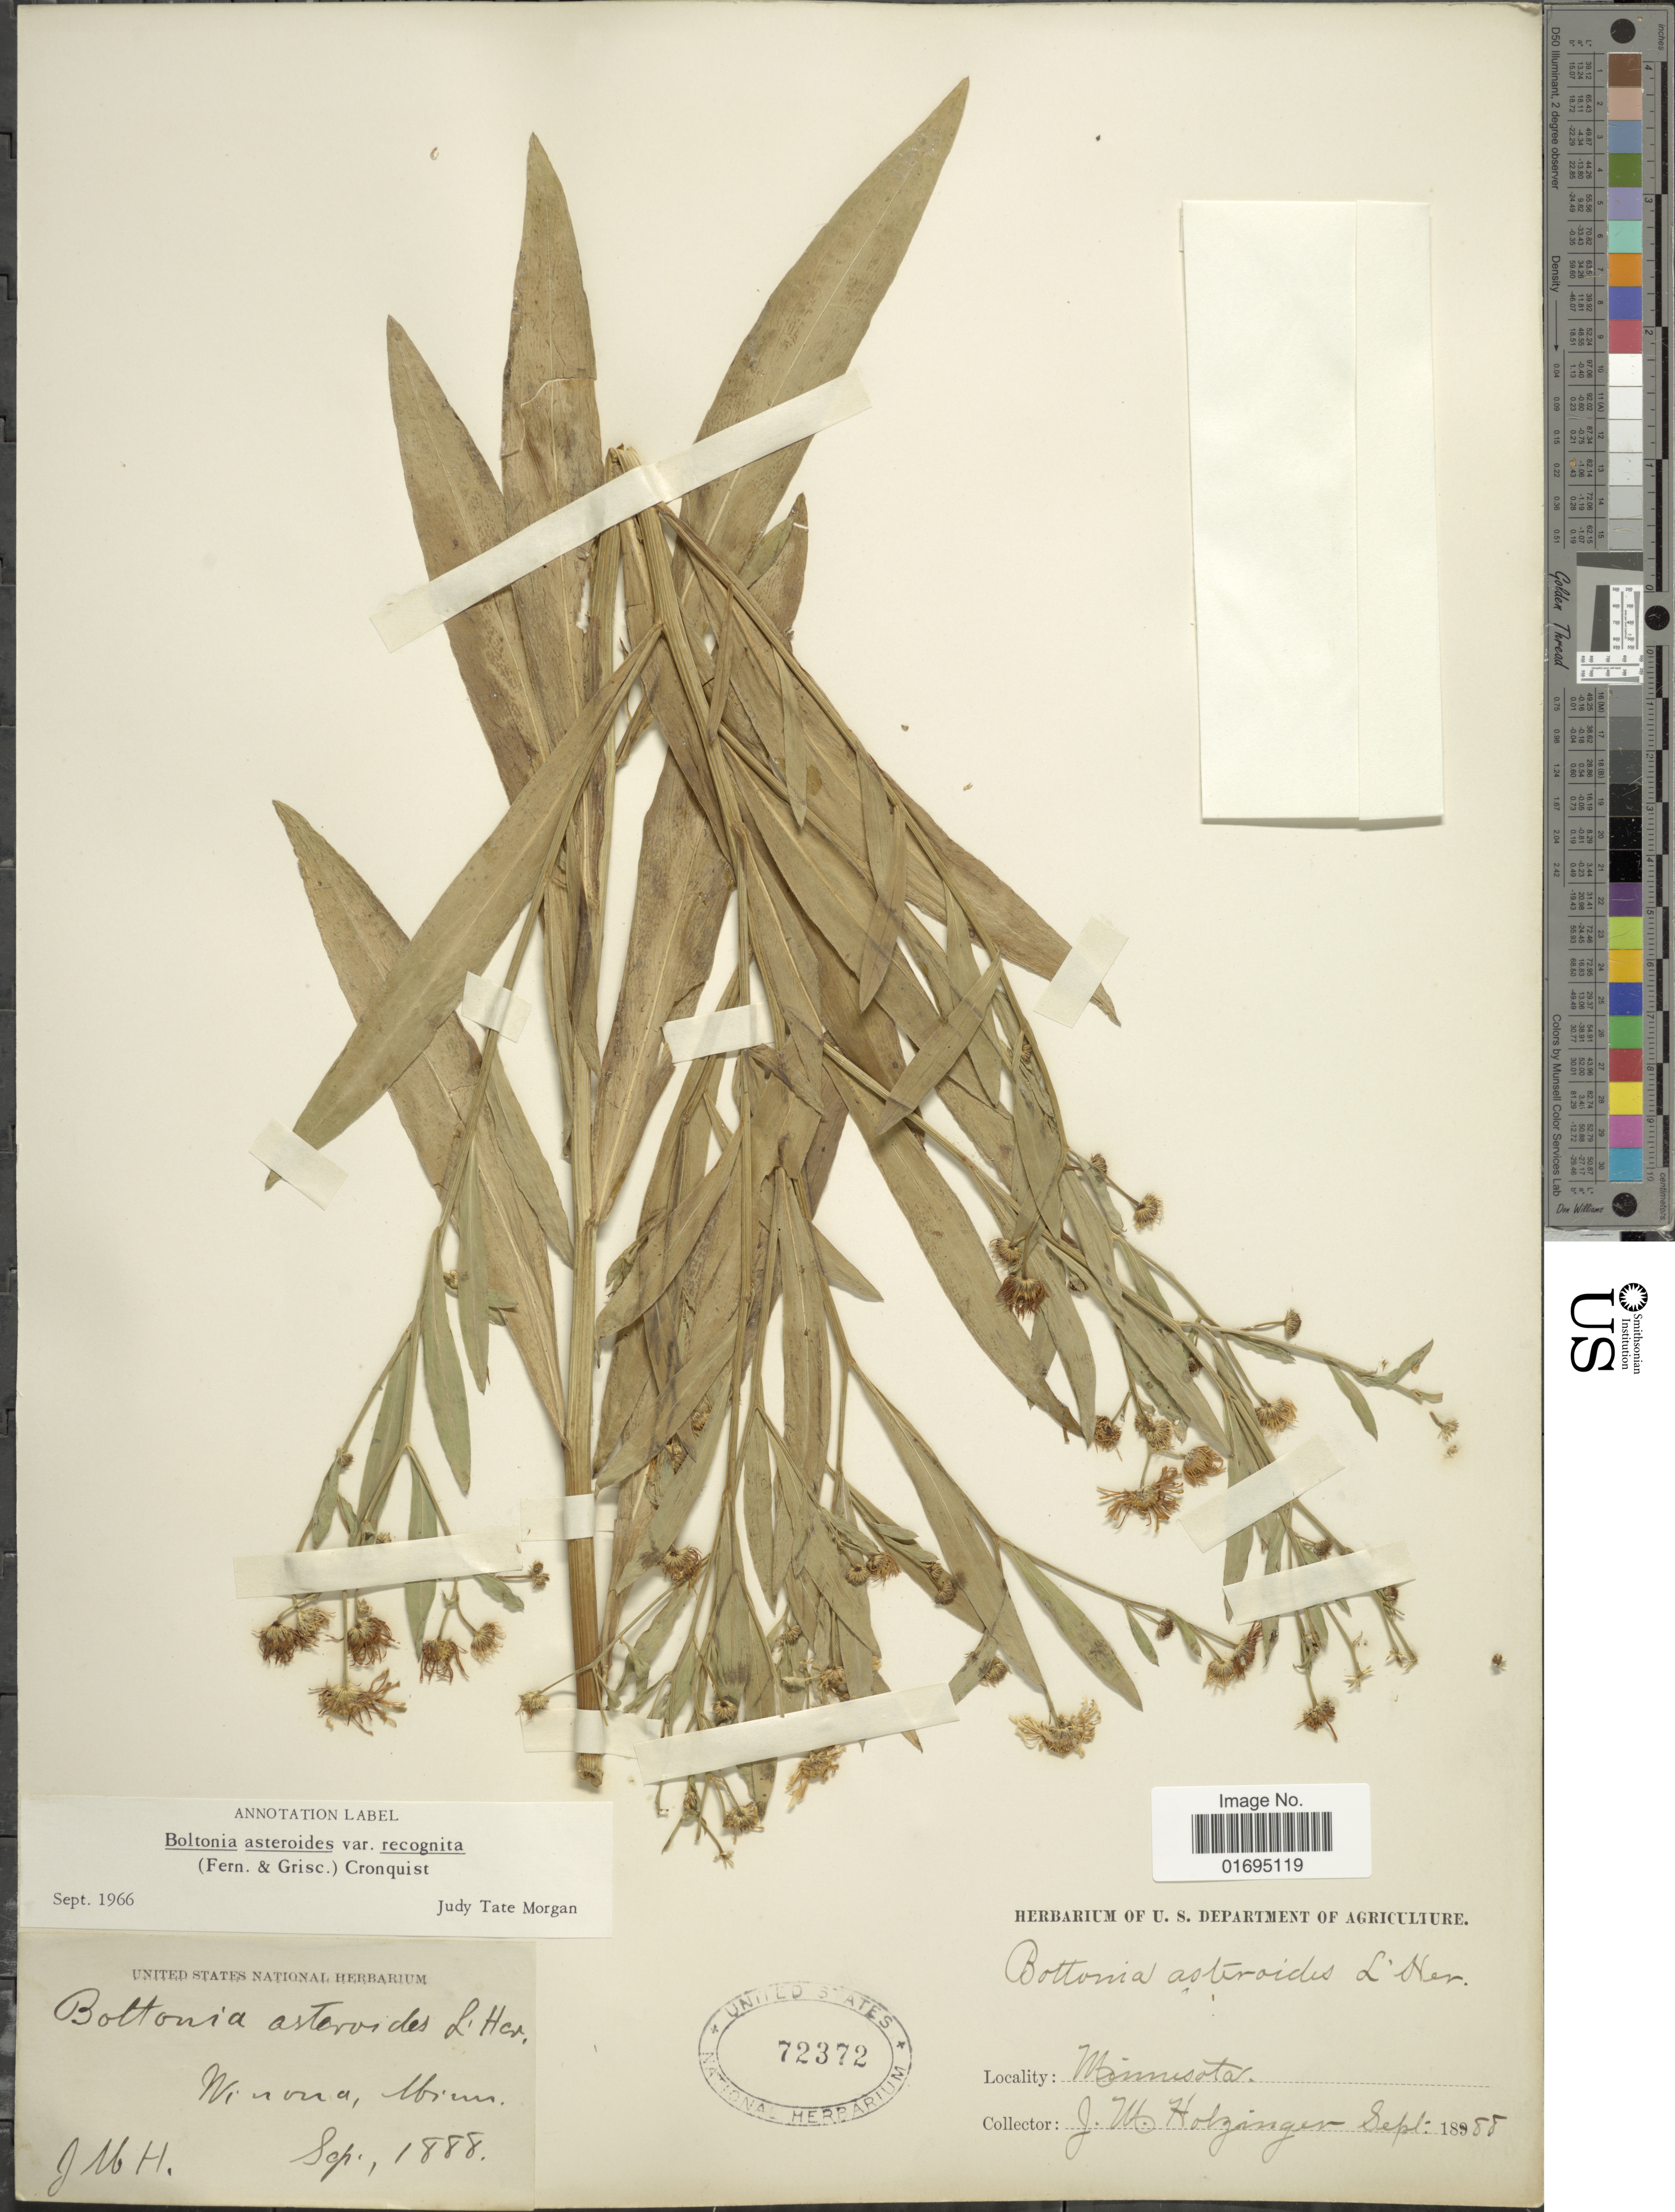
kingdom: Plantae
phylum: Tracheophyta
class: Magnoliopsida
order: Asterales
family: Asteraceae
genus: Boltonia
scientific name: Boltonia asteroides var. recognita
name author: (Fernald & Griscom) Cronq.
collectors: J. M. Holzinger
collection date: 1888-09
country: United States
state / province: Minnesota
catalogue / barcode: US 72372